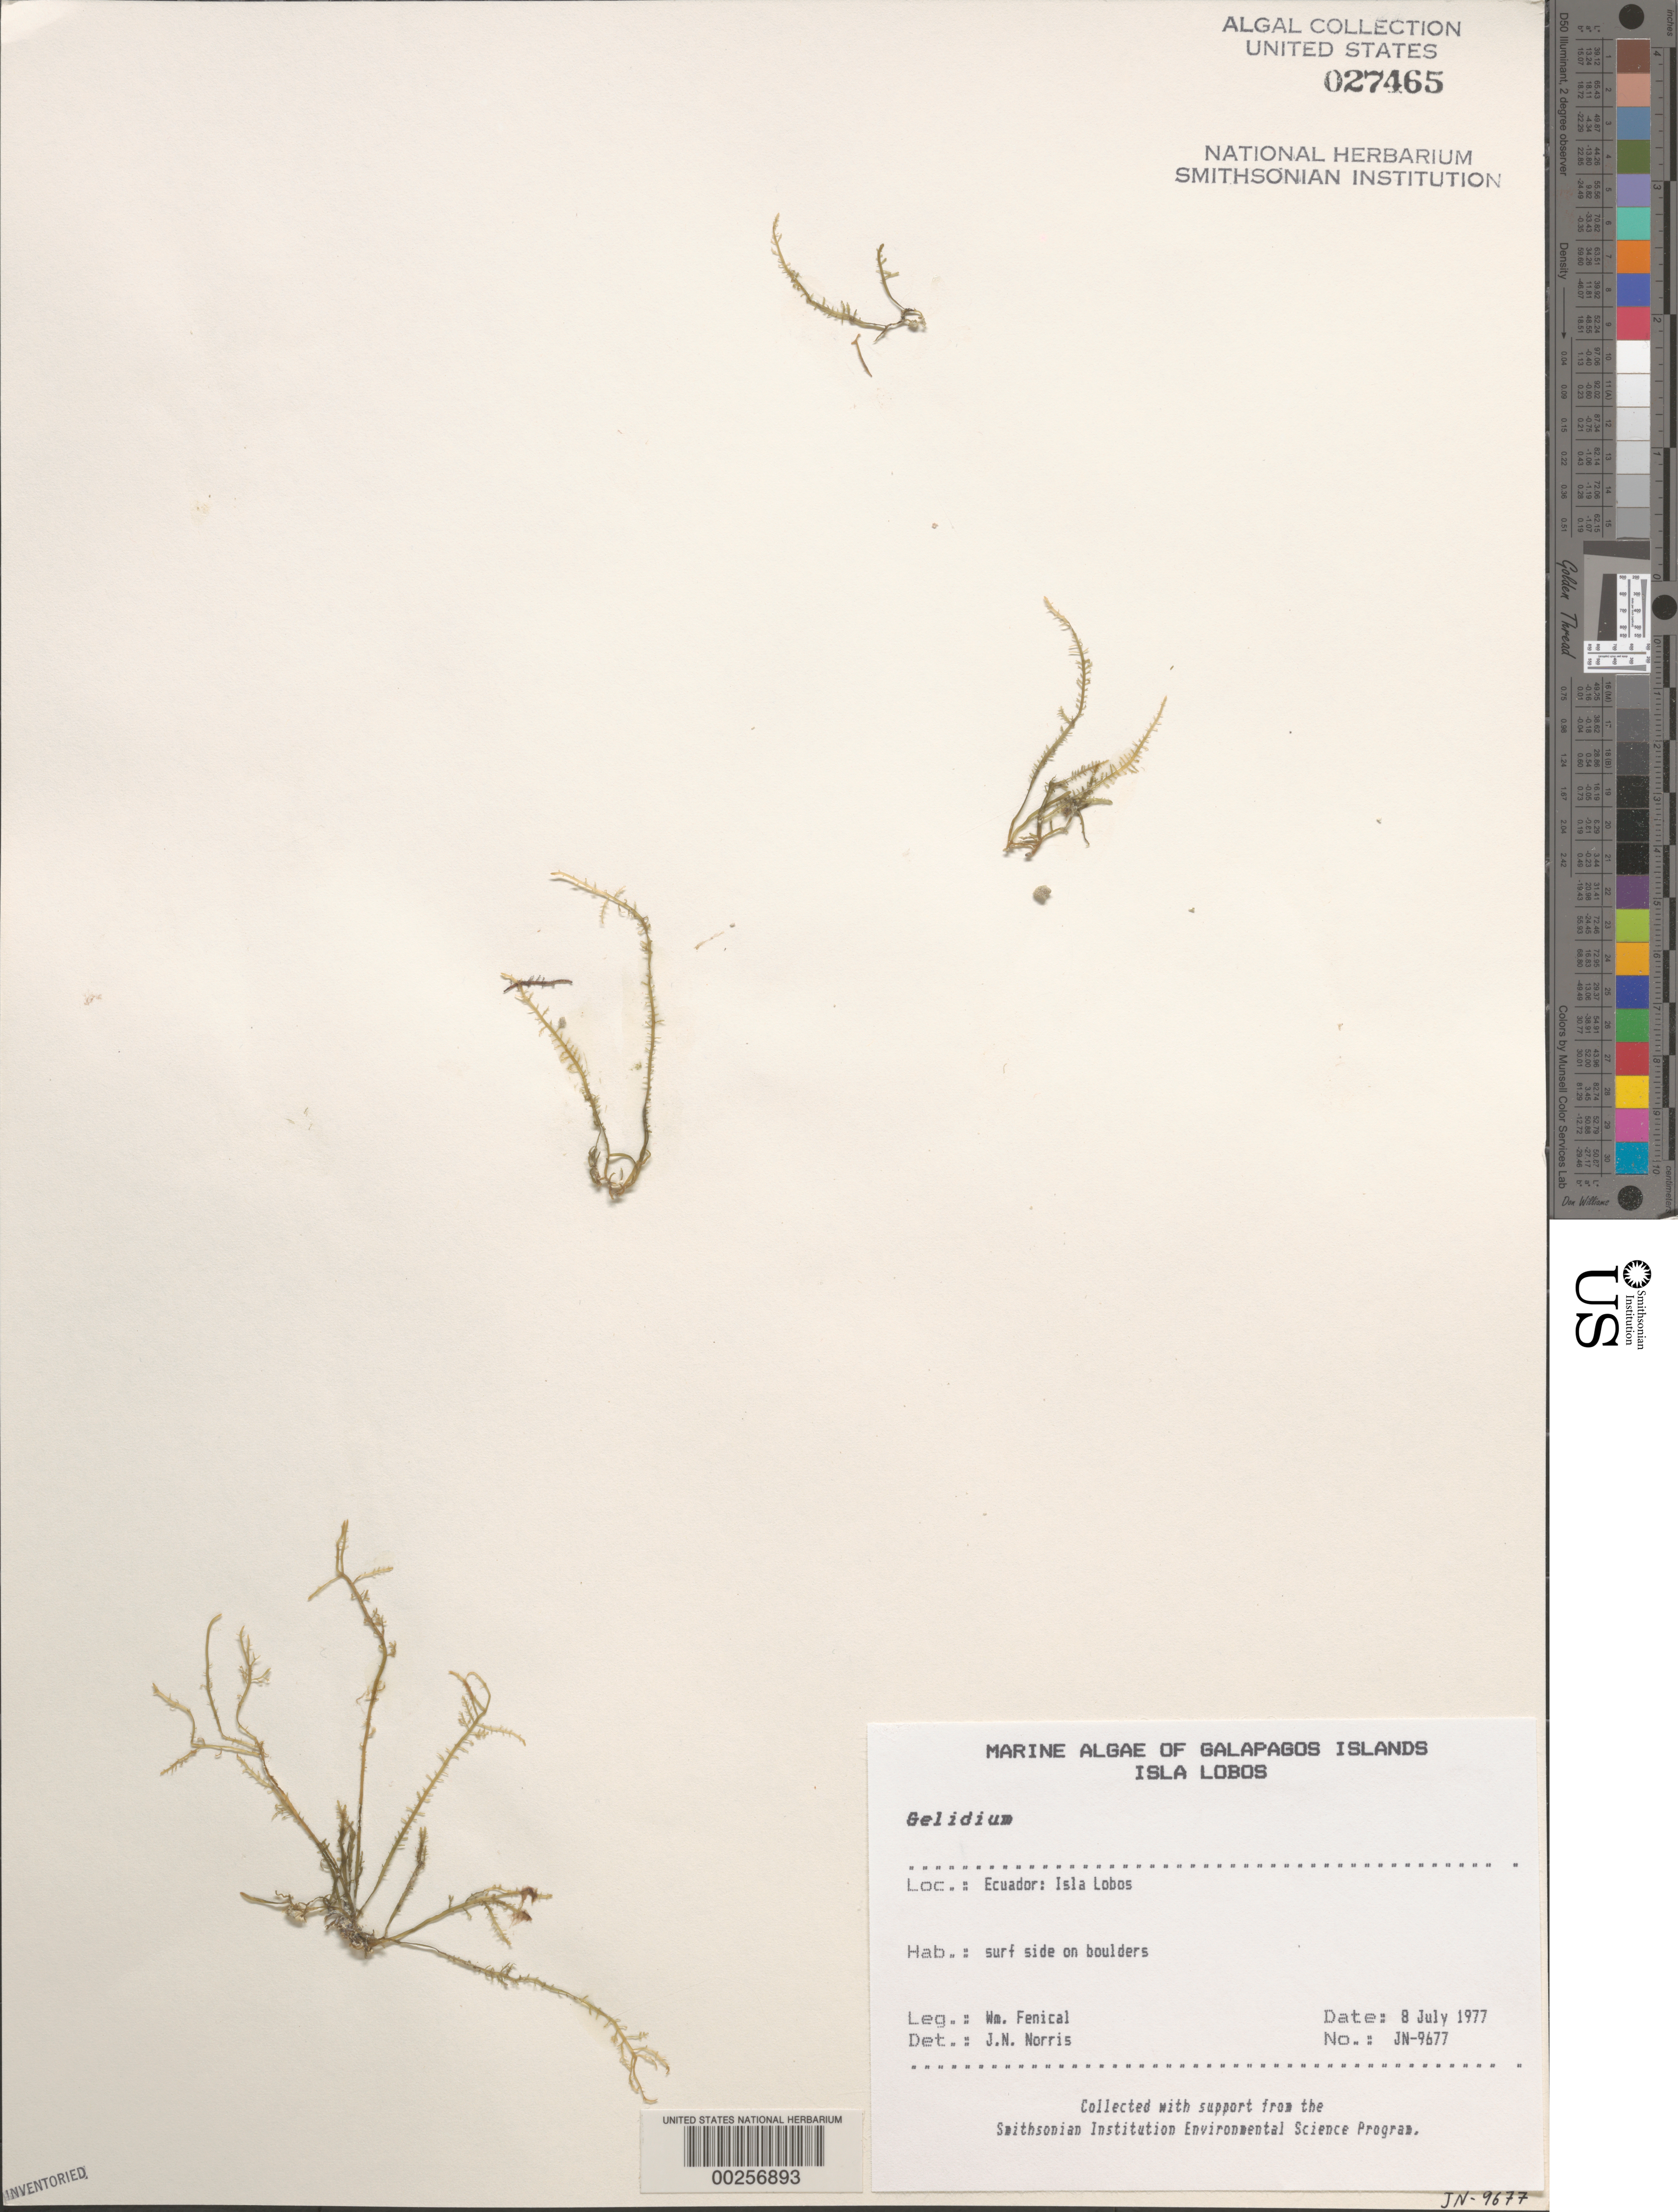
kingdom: Plantae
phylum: Rhodophyta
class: Florideophyceae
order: Gelidiales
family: Gelidiaceae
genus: Gelidium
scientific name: Gelidium sp.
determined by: Norris, James N.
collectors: W. Fenical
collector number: Jn-9677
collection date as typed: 08 Jul 1977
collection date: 1977-07-08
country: Ecuador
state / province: Colón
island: Lobos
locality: Off Isla San Cristóbal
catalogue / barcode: US 27465